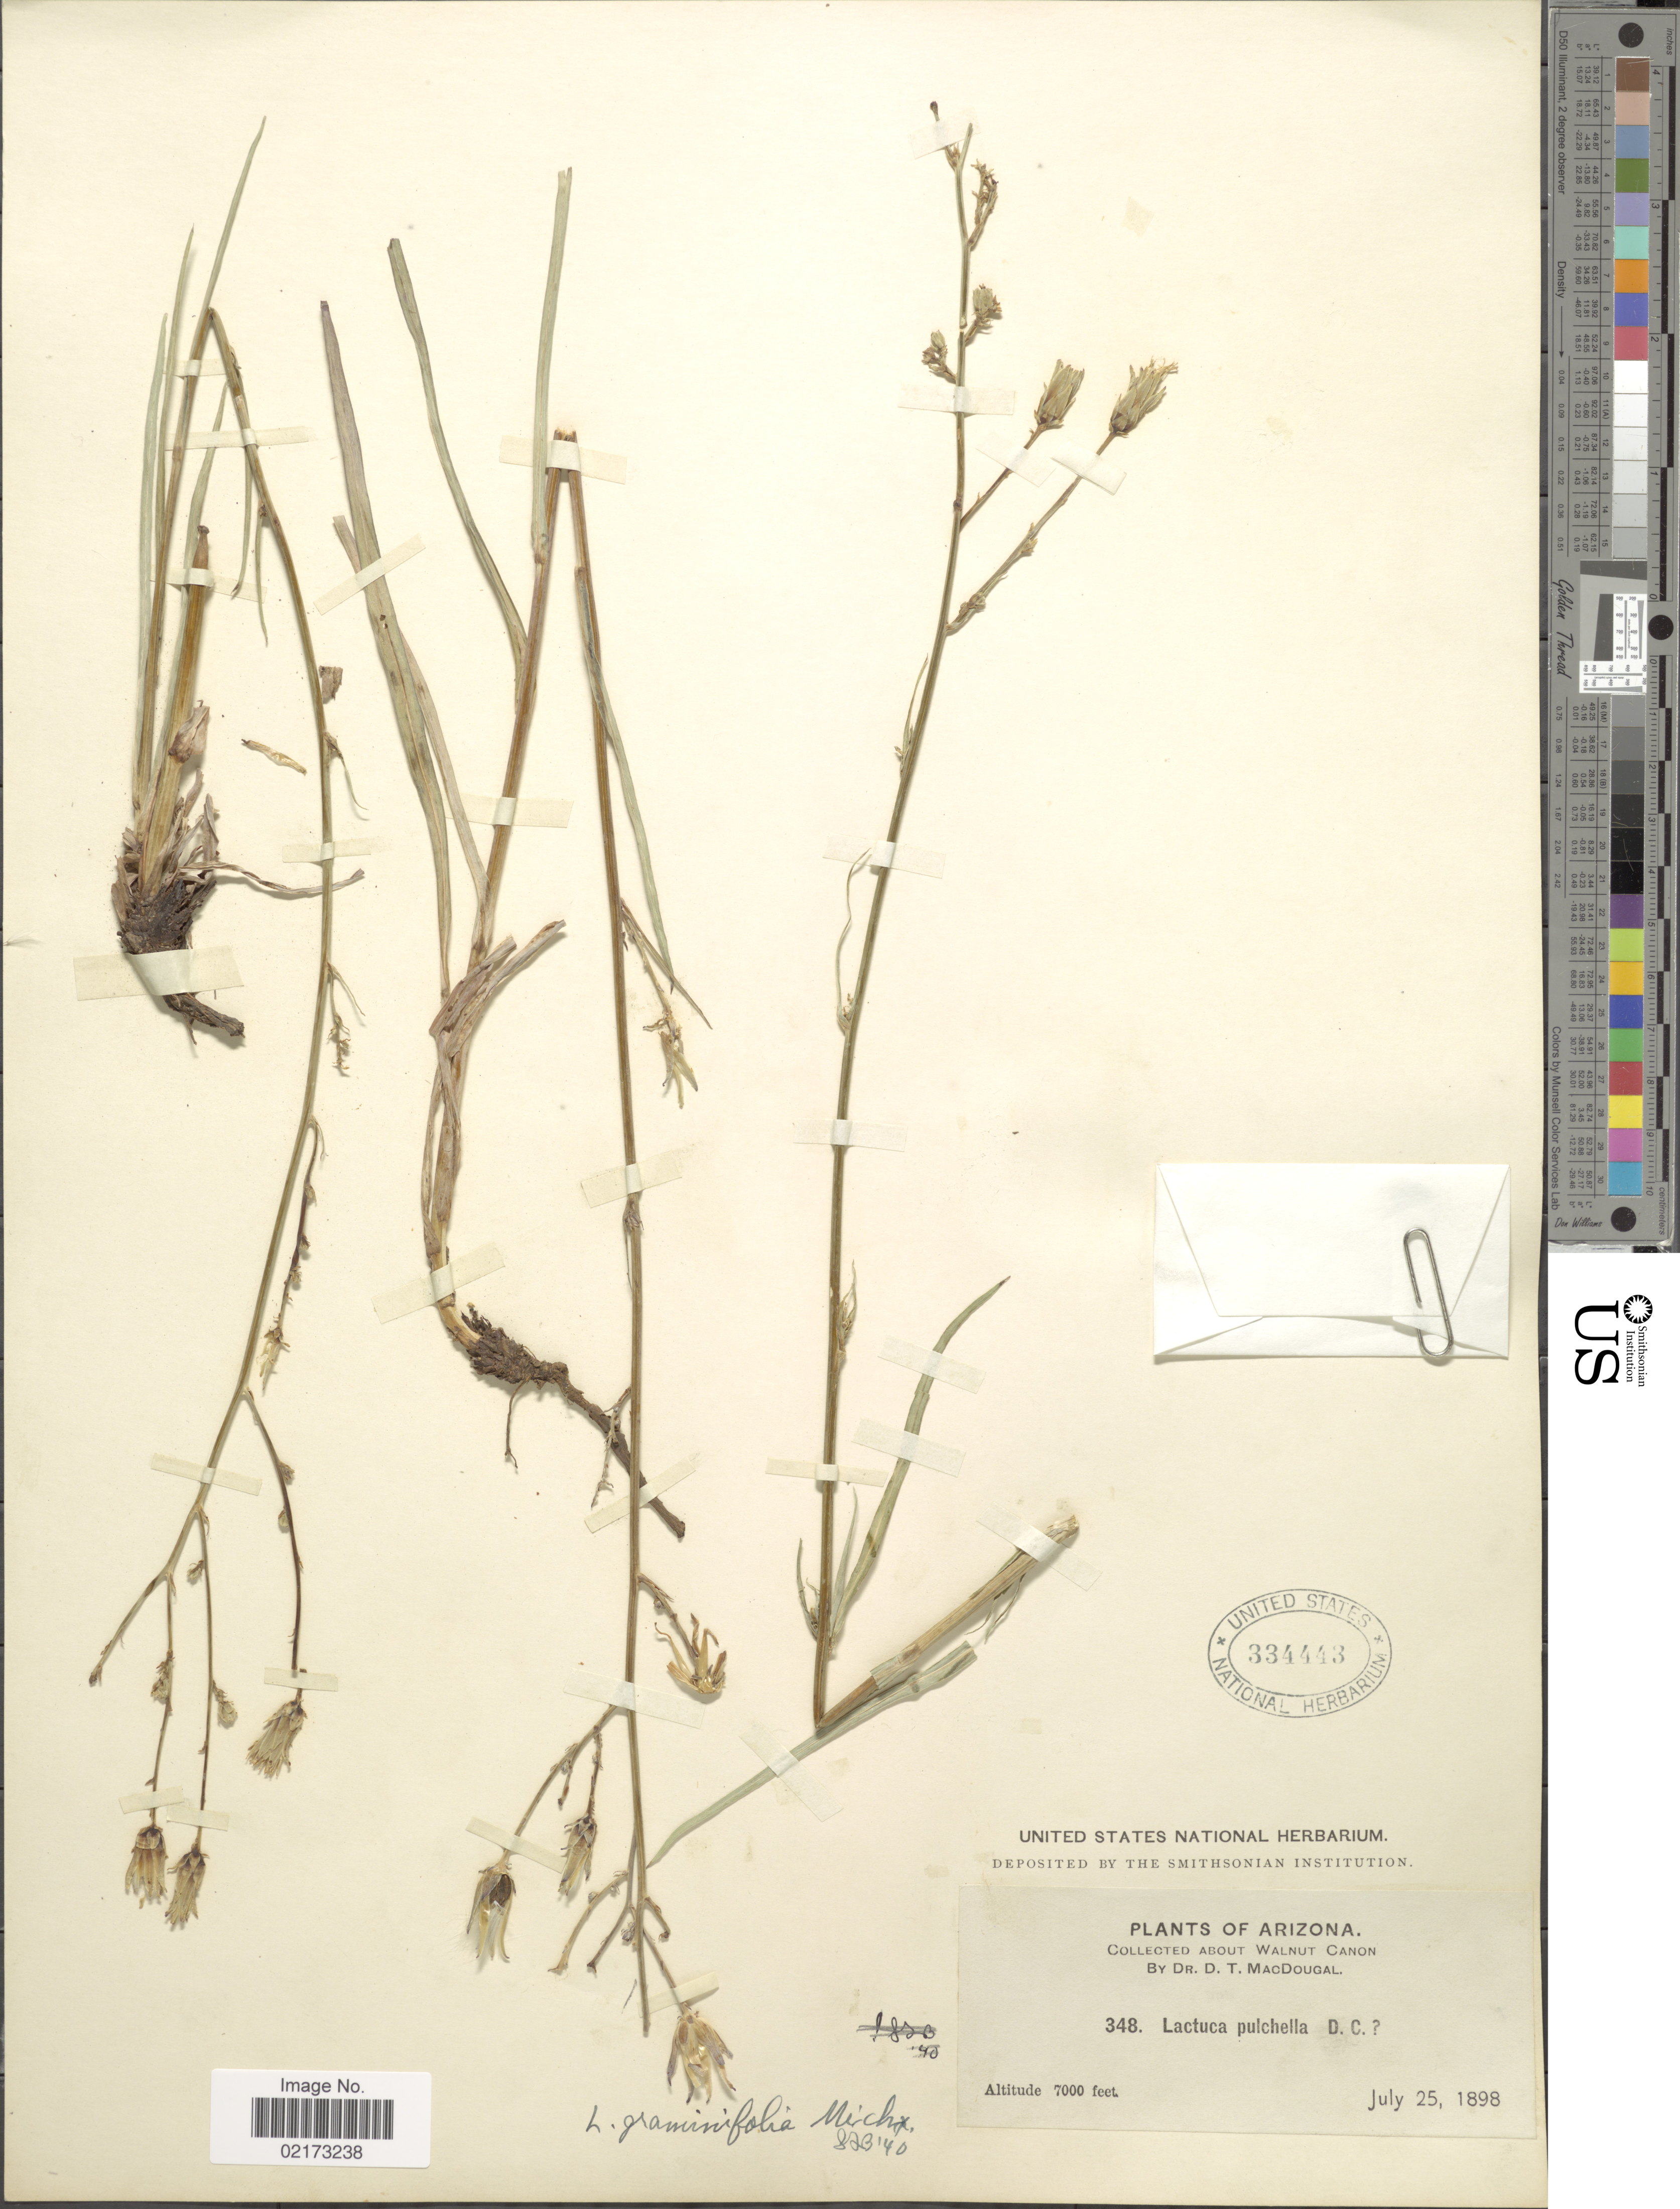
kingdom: Plantae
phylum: Tracheophyta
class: Magnoliopsida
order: Asterales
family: Asteraceae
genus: Lactuca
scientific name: Lactuca graminifolia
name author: Michx.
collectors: D. T. MacDougal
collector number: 348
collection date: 1898-07-25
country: United States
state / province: Arizona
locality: About Walnut Canon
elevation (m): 2134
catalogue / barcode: US 334443